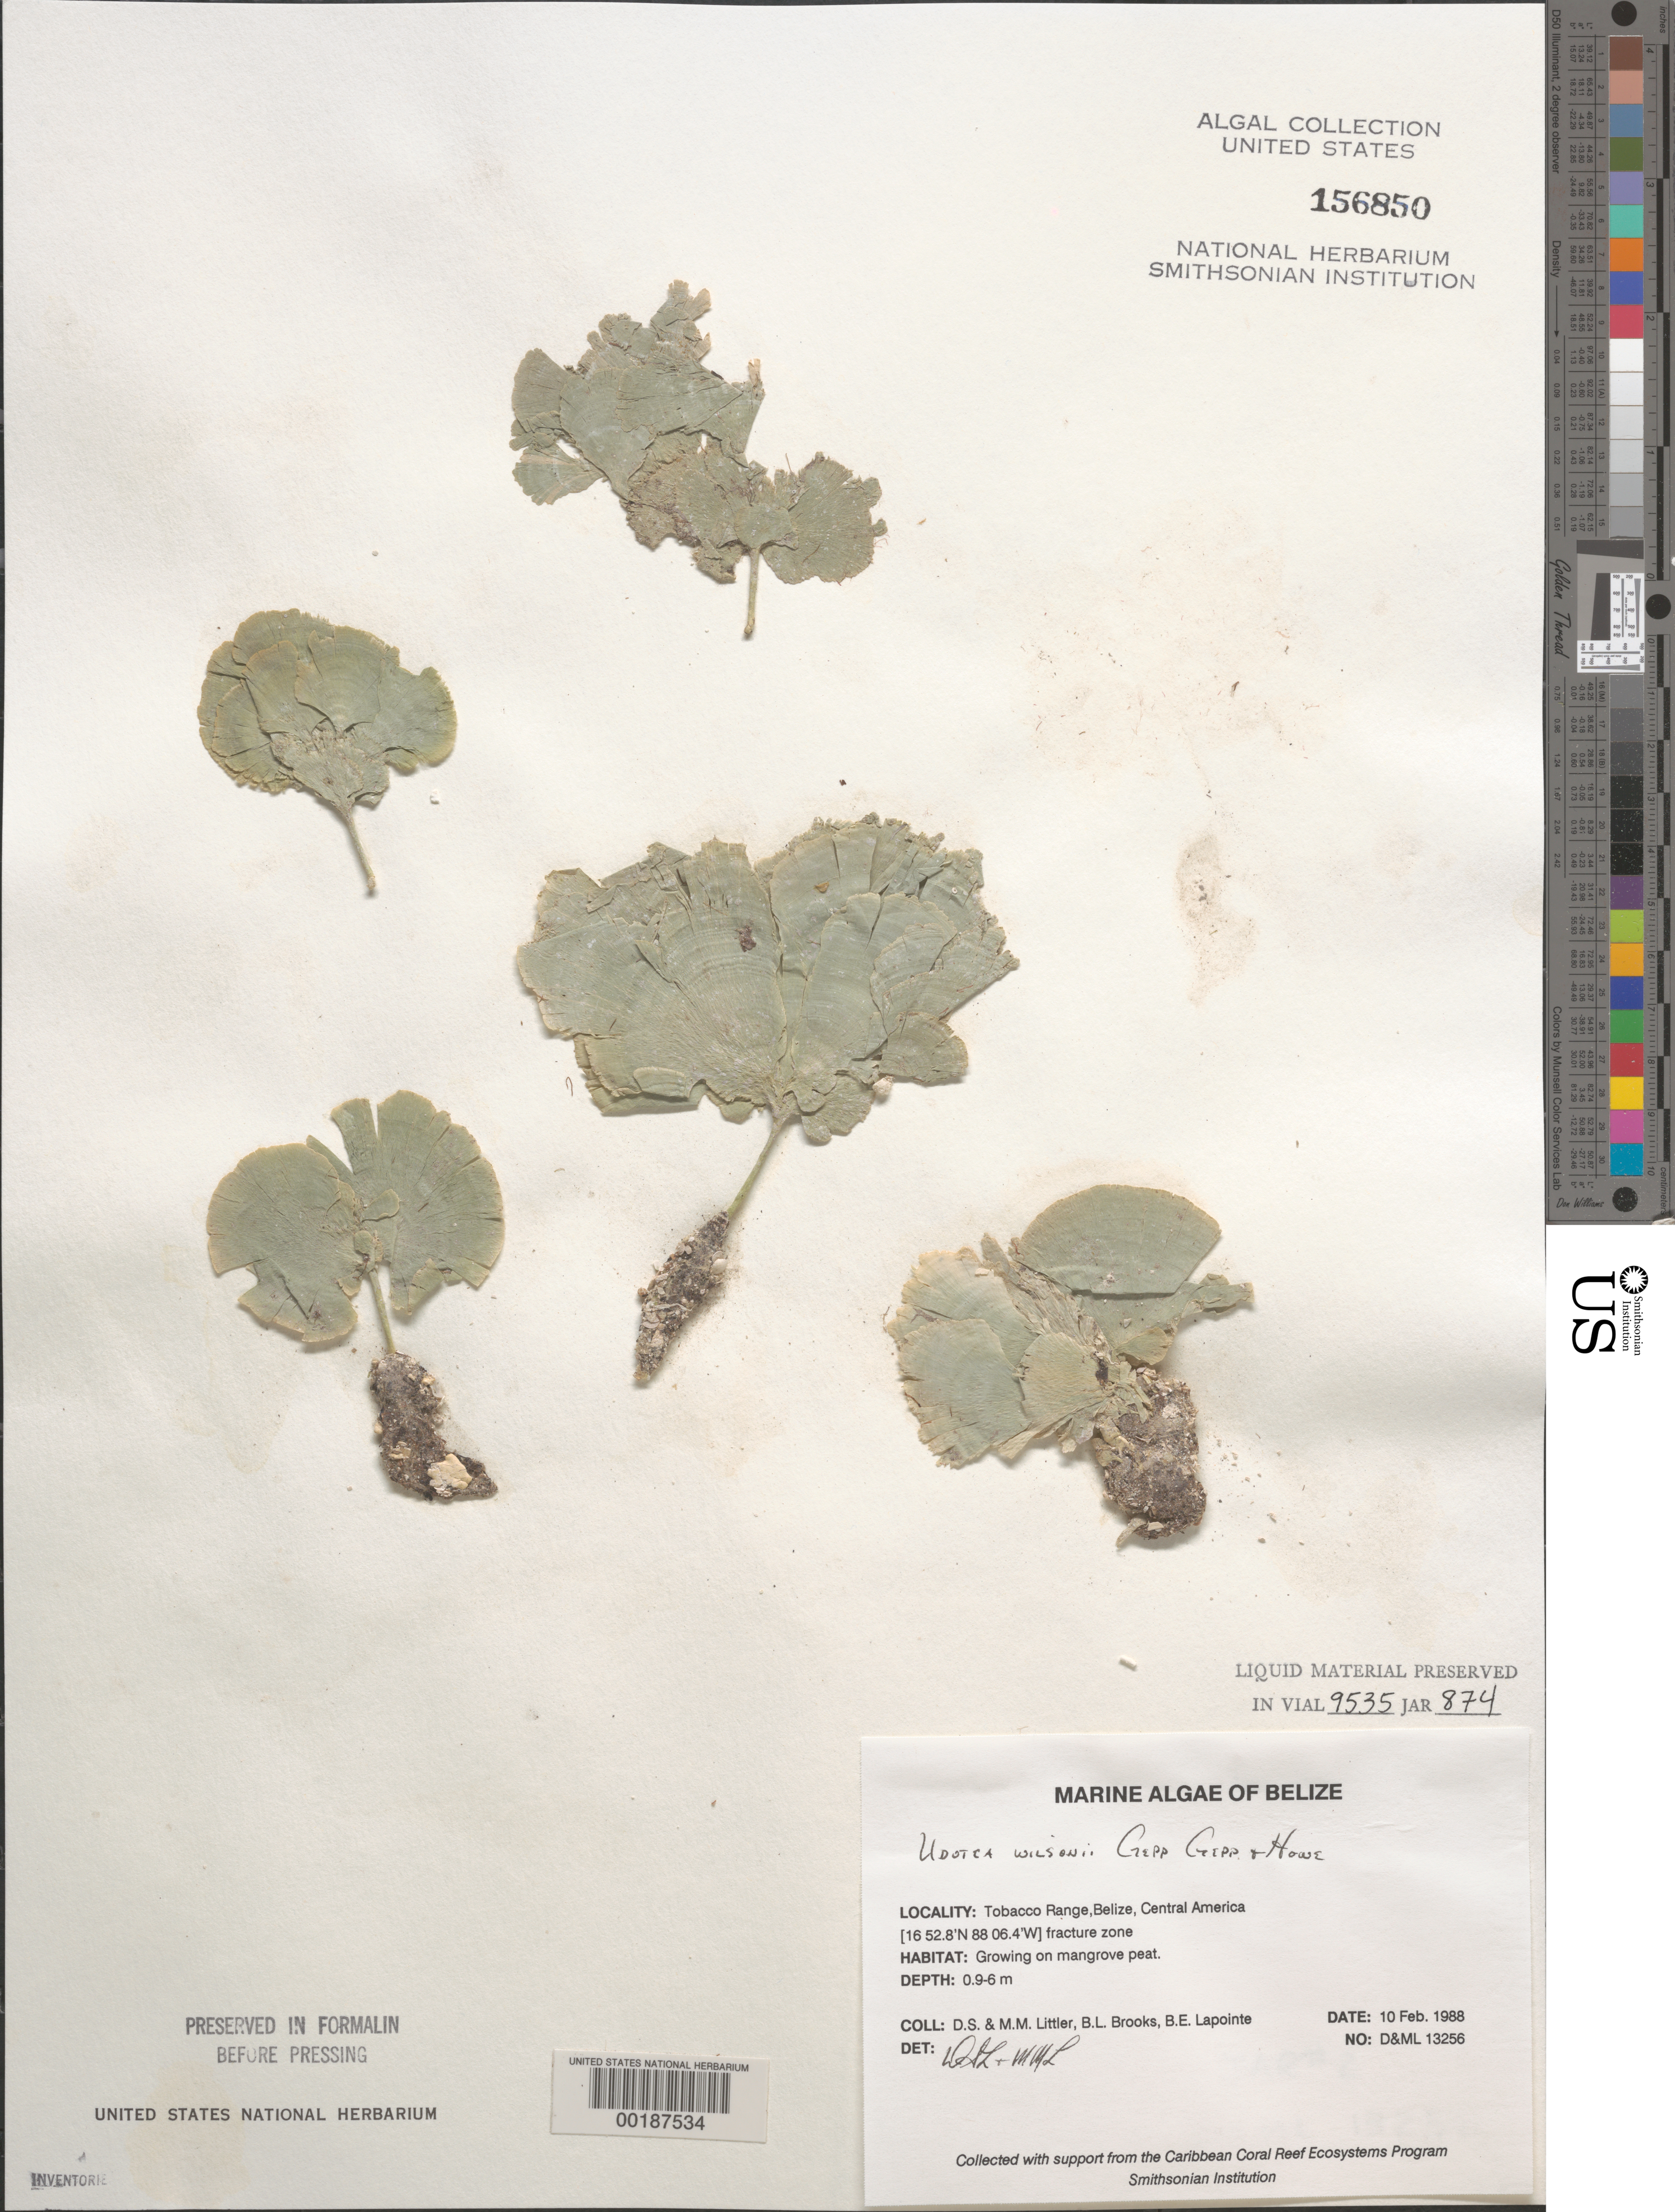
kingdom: Plantae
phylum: Chlorophyta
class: Ulvophyceae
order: Bryopsidales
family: Udoteaceae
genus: Udotea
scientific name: Udotea wilsonii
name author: A. Gepp et al. in A. Gepp & E. Gepp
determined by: Littler, D. S.; Littler, M. M.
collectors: D. S. Littler, M. M. Littler, B. Brooks & B. Lapointe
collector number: D&ML 13256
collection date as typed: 10 Feb 1988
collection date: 1988-02-10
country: Belize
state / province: Stann Creek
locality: Tobacco Range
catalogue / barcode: US 156850